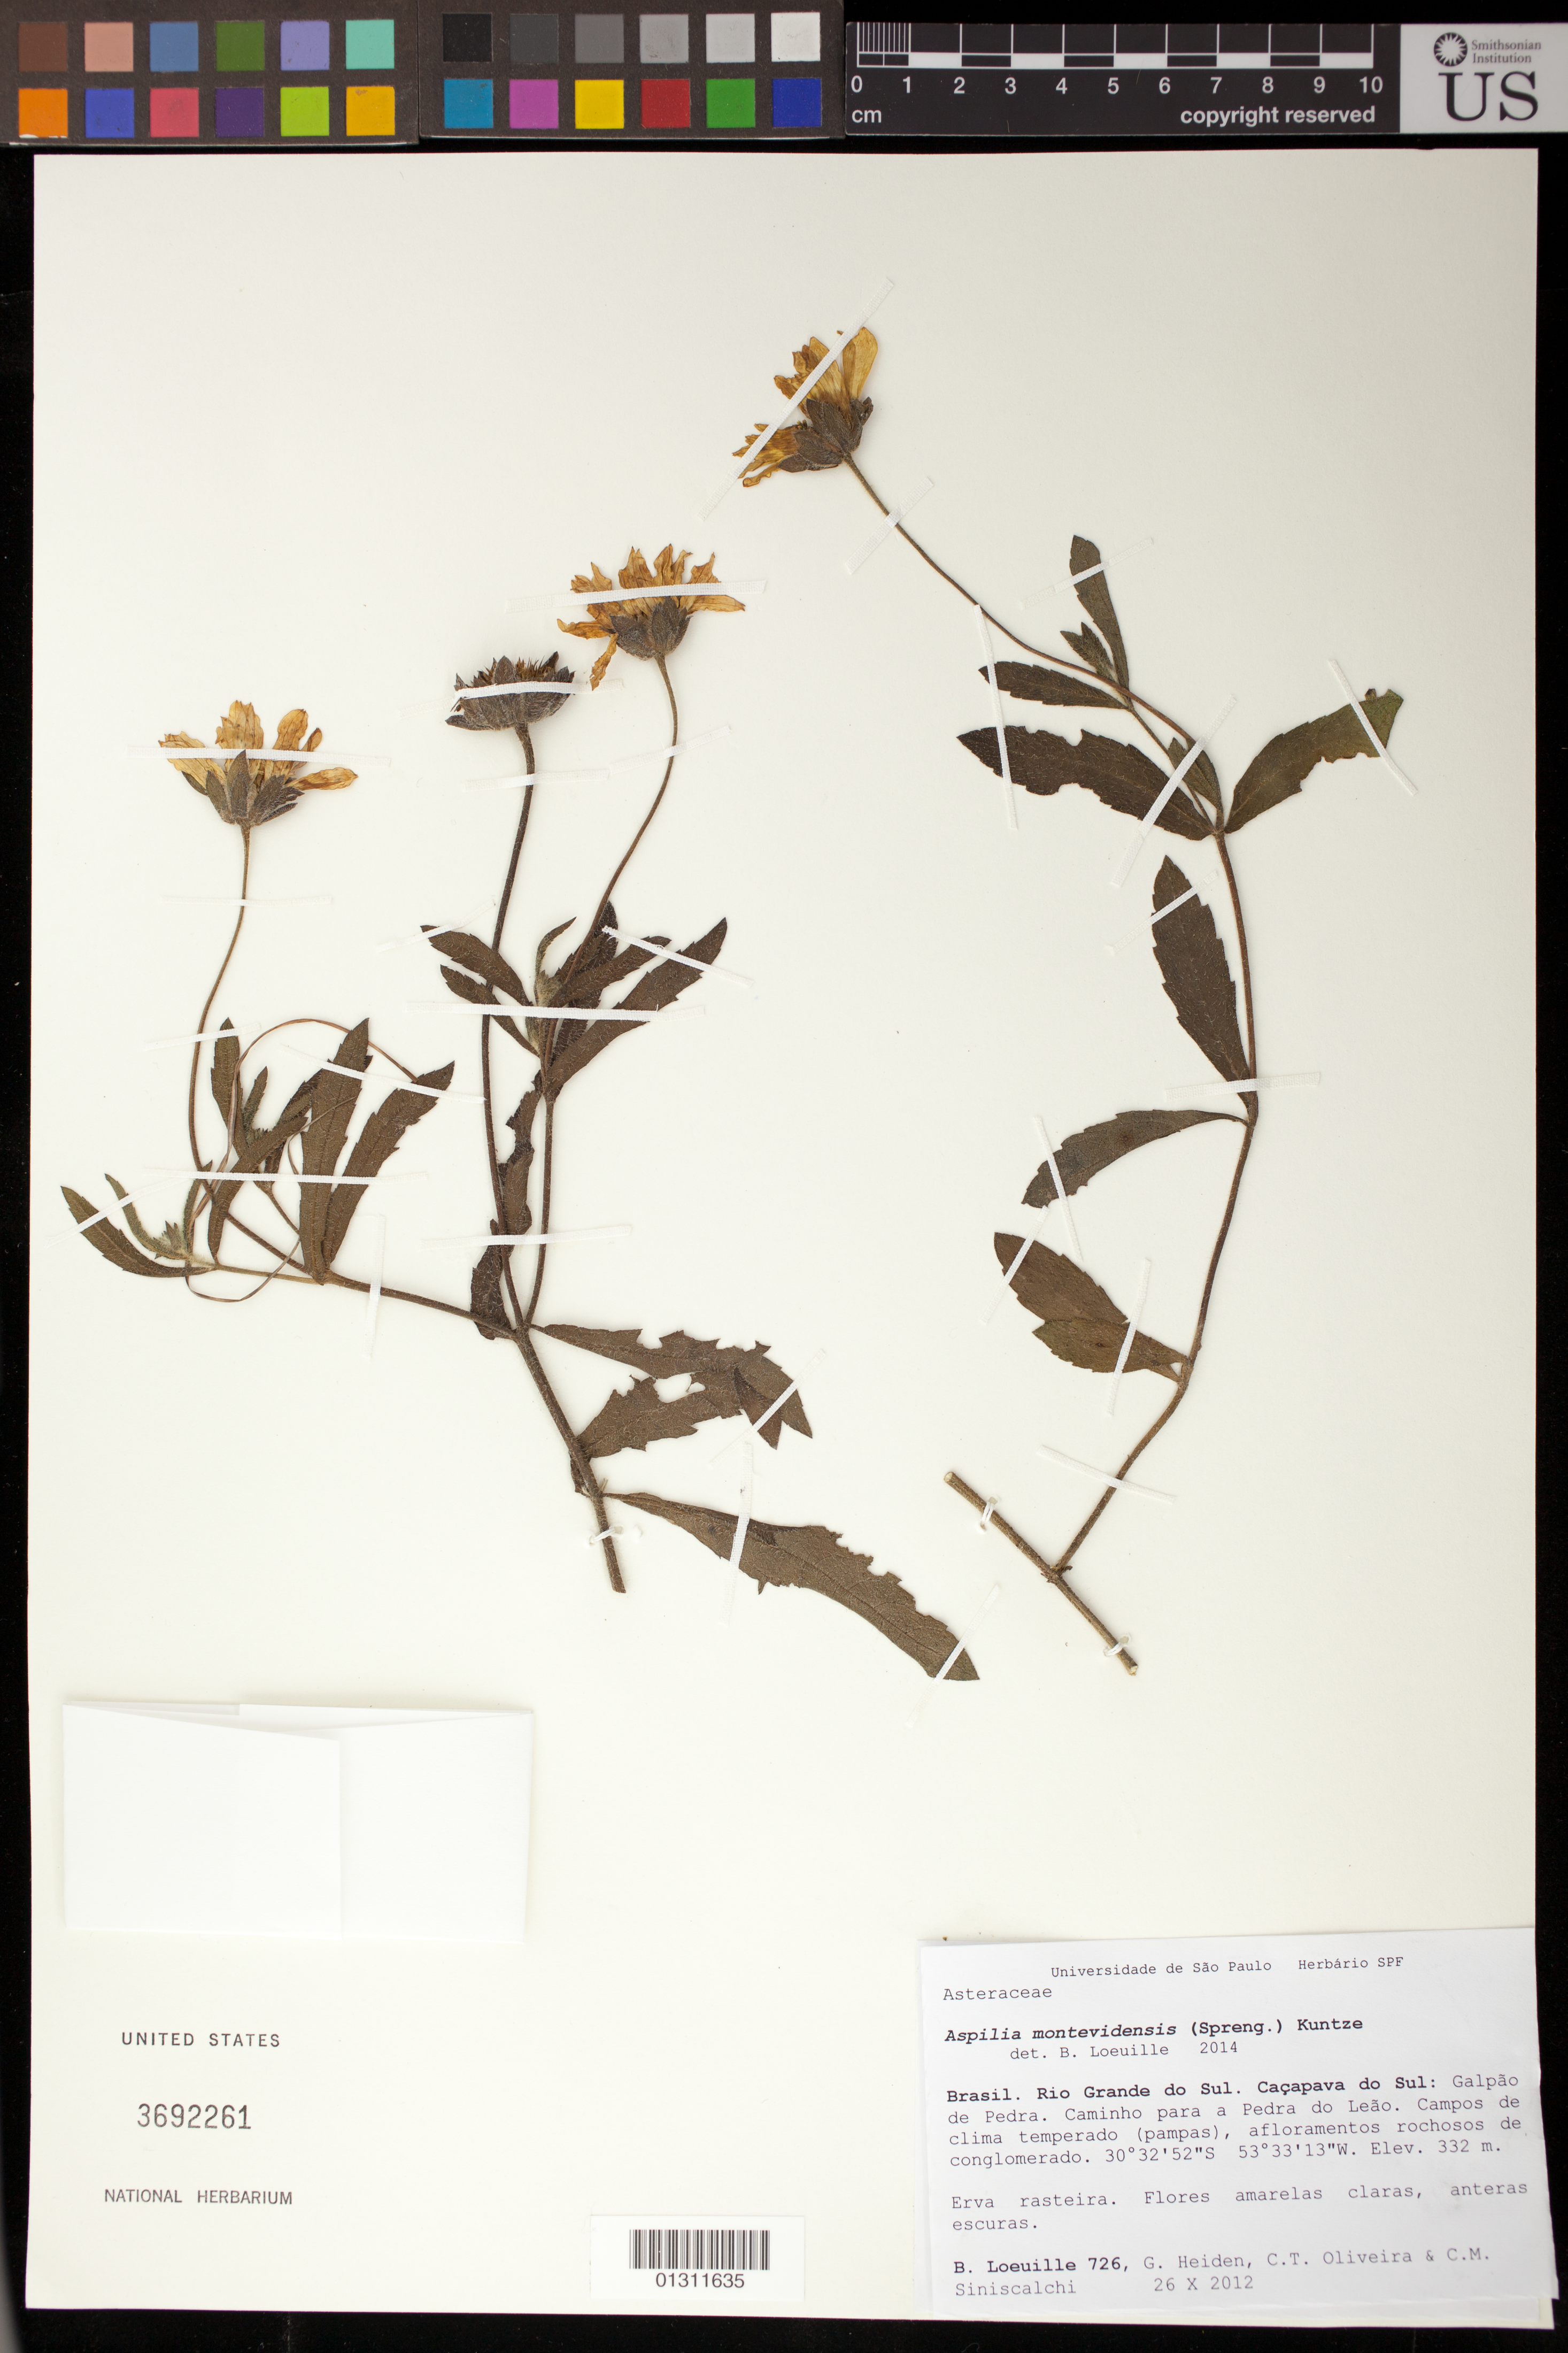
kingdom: Plantae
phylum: Tracheophyta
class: Magnoliopsida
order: Asterales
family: Asteraceae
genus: Aspilia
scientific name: Aspilia montividensis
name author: (Spreng.) Baker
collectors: B. Loeuille, G. Heiden, C. T. Oliveira & C. Siniscalchi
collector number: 726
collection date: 2012-10-27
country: Brazil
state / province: Rio Grande do Sul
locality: Cacapava do Sul: Galpao de Pedra. Caminho para a Pedra do Leao.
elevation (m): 332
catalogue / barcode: US 3692261